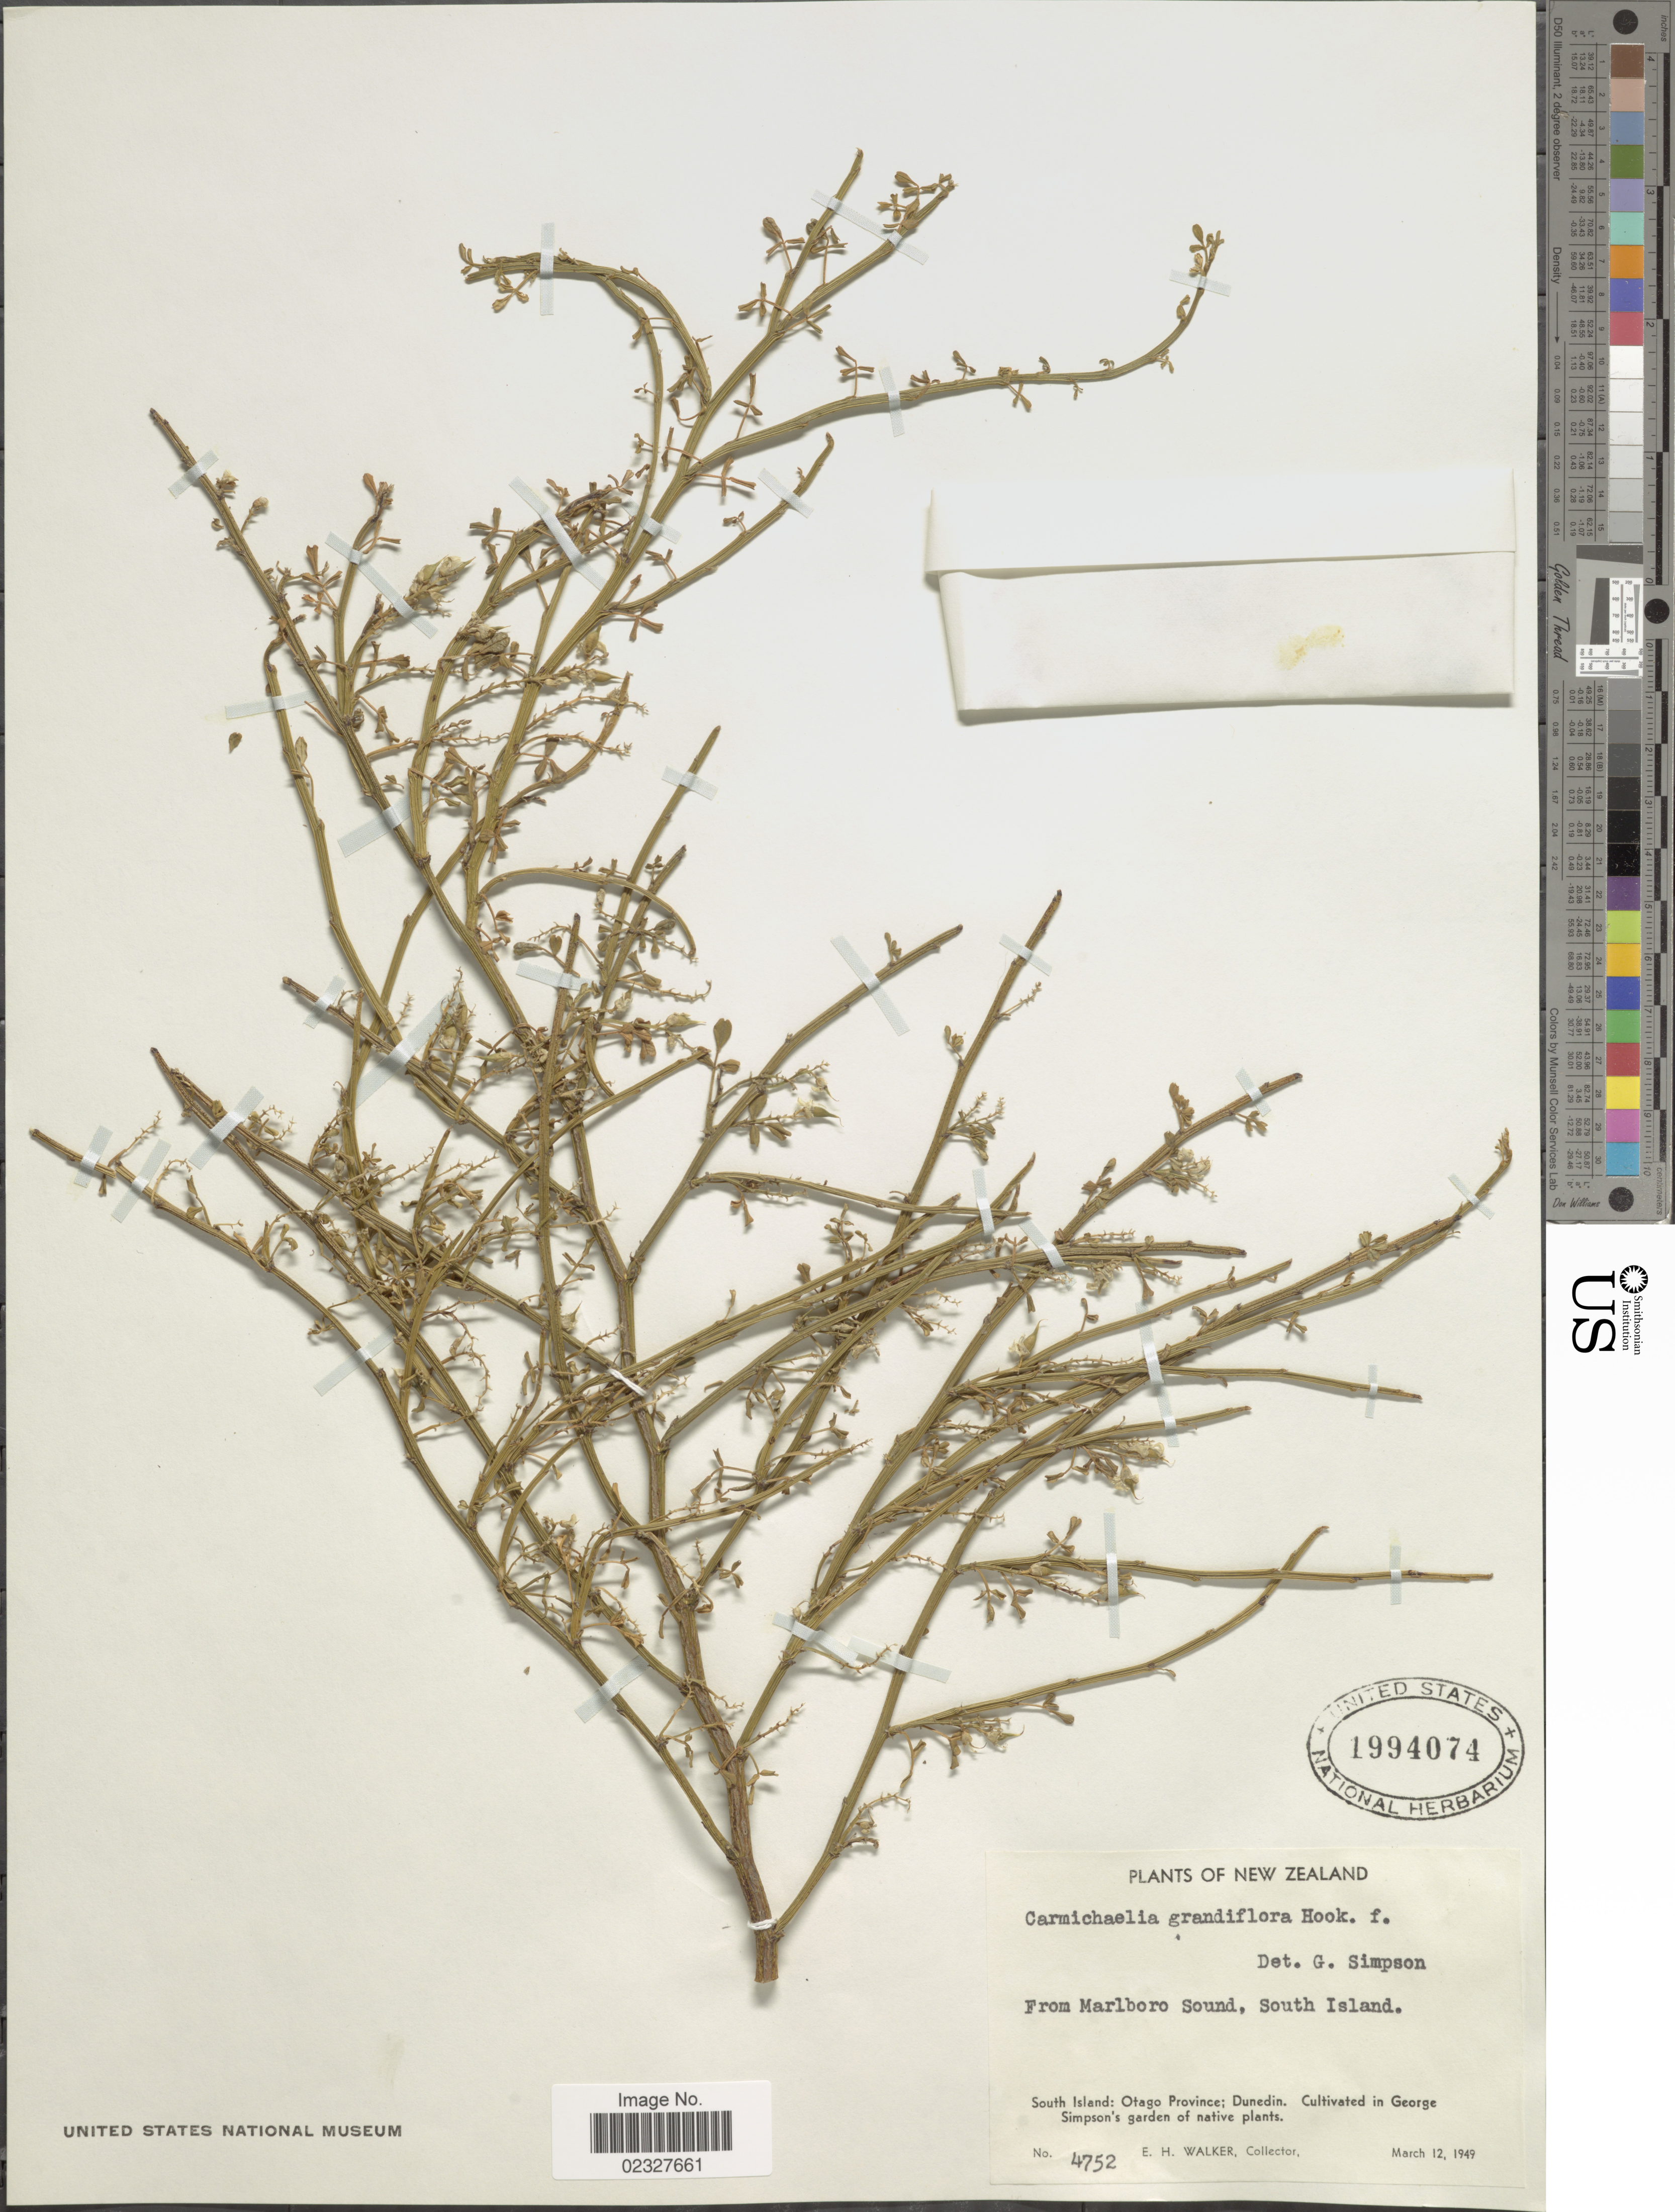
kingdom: Plantae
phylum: Tracheophyta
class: Magnoliopsida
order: Fabales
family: Fabaceae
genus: Carmichaelia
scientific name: Carmichaelia grandiflora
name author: Hook. f.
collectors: E. H. Walker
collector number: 4752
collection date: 1949-03-12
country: New Zealand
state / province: Marlborough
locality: From Marlboro Sound, South Island.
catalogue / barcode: US 1994074